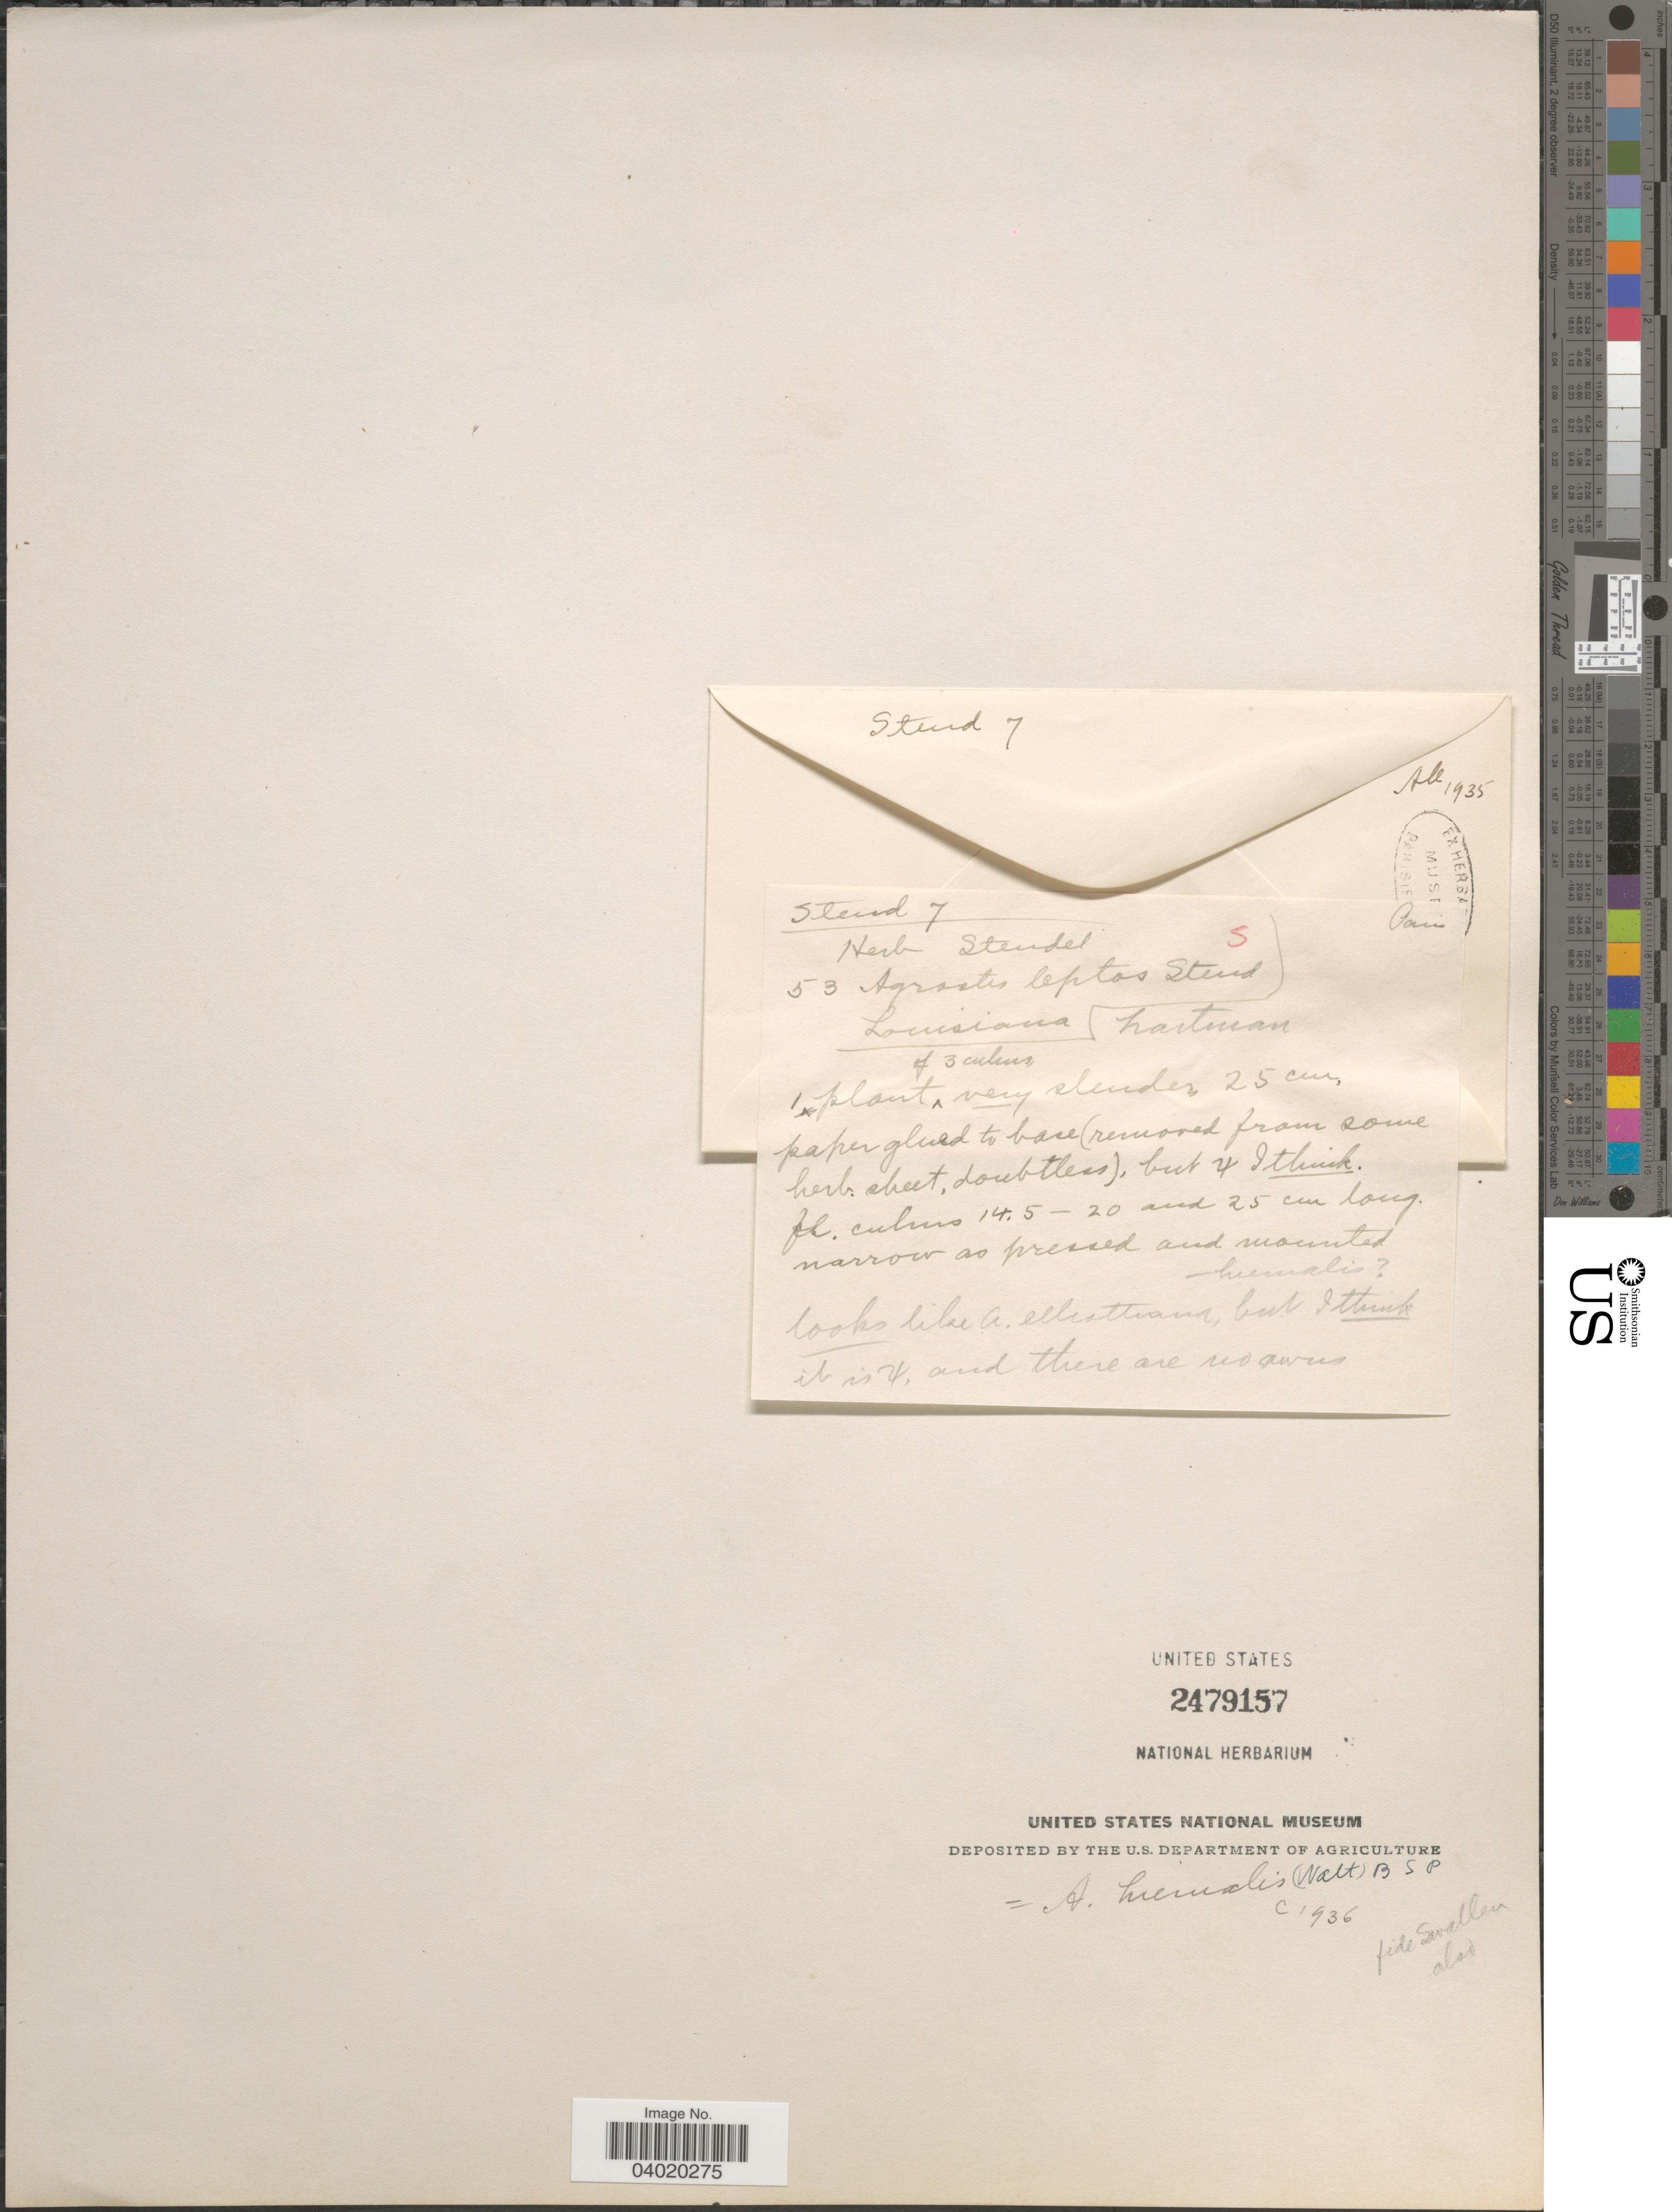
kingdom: Plantae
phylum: Tracheophyta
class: Liliopsida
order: Poales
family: Poaceae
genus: Agrostis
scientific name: Agrostis hyemalis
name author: (Walter) Britton et al.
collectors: Steudel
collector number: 53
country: United States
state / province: Louisiana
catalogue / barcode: US 2479157